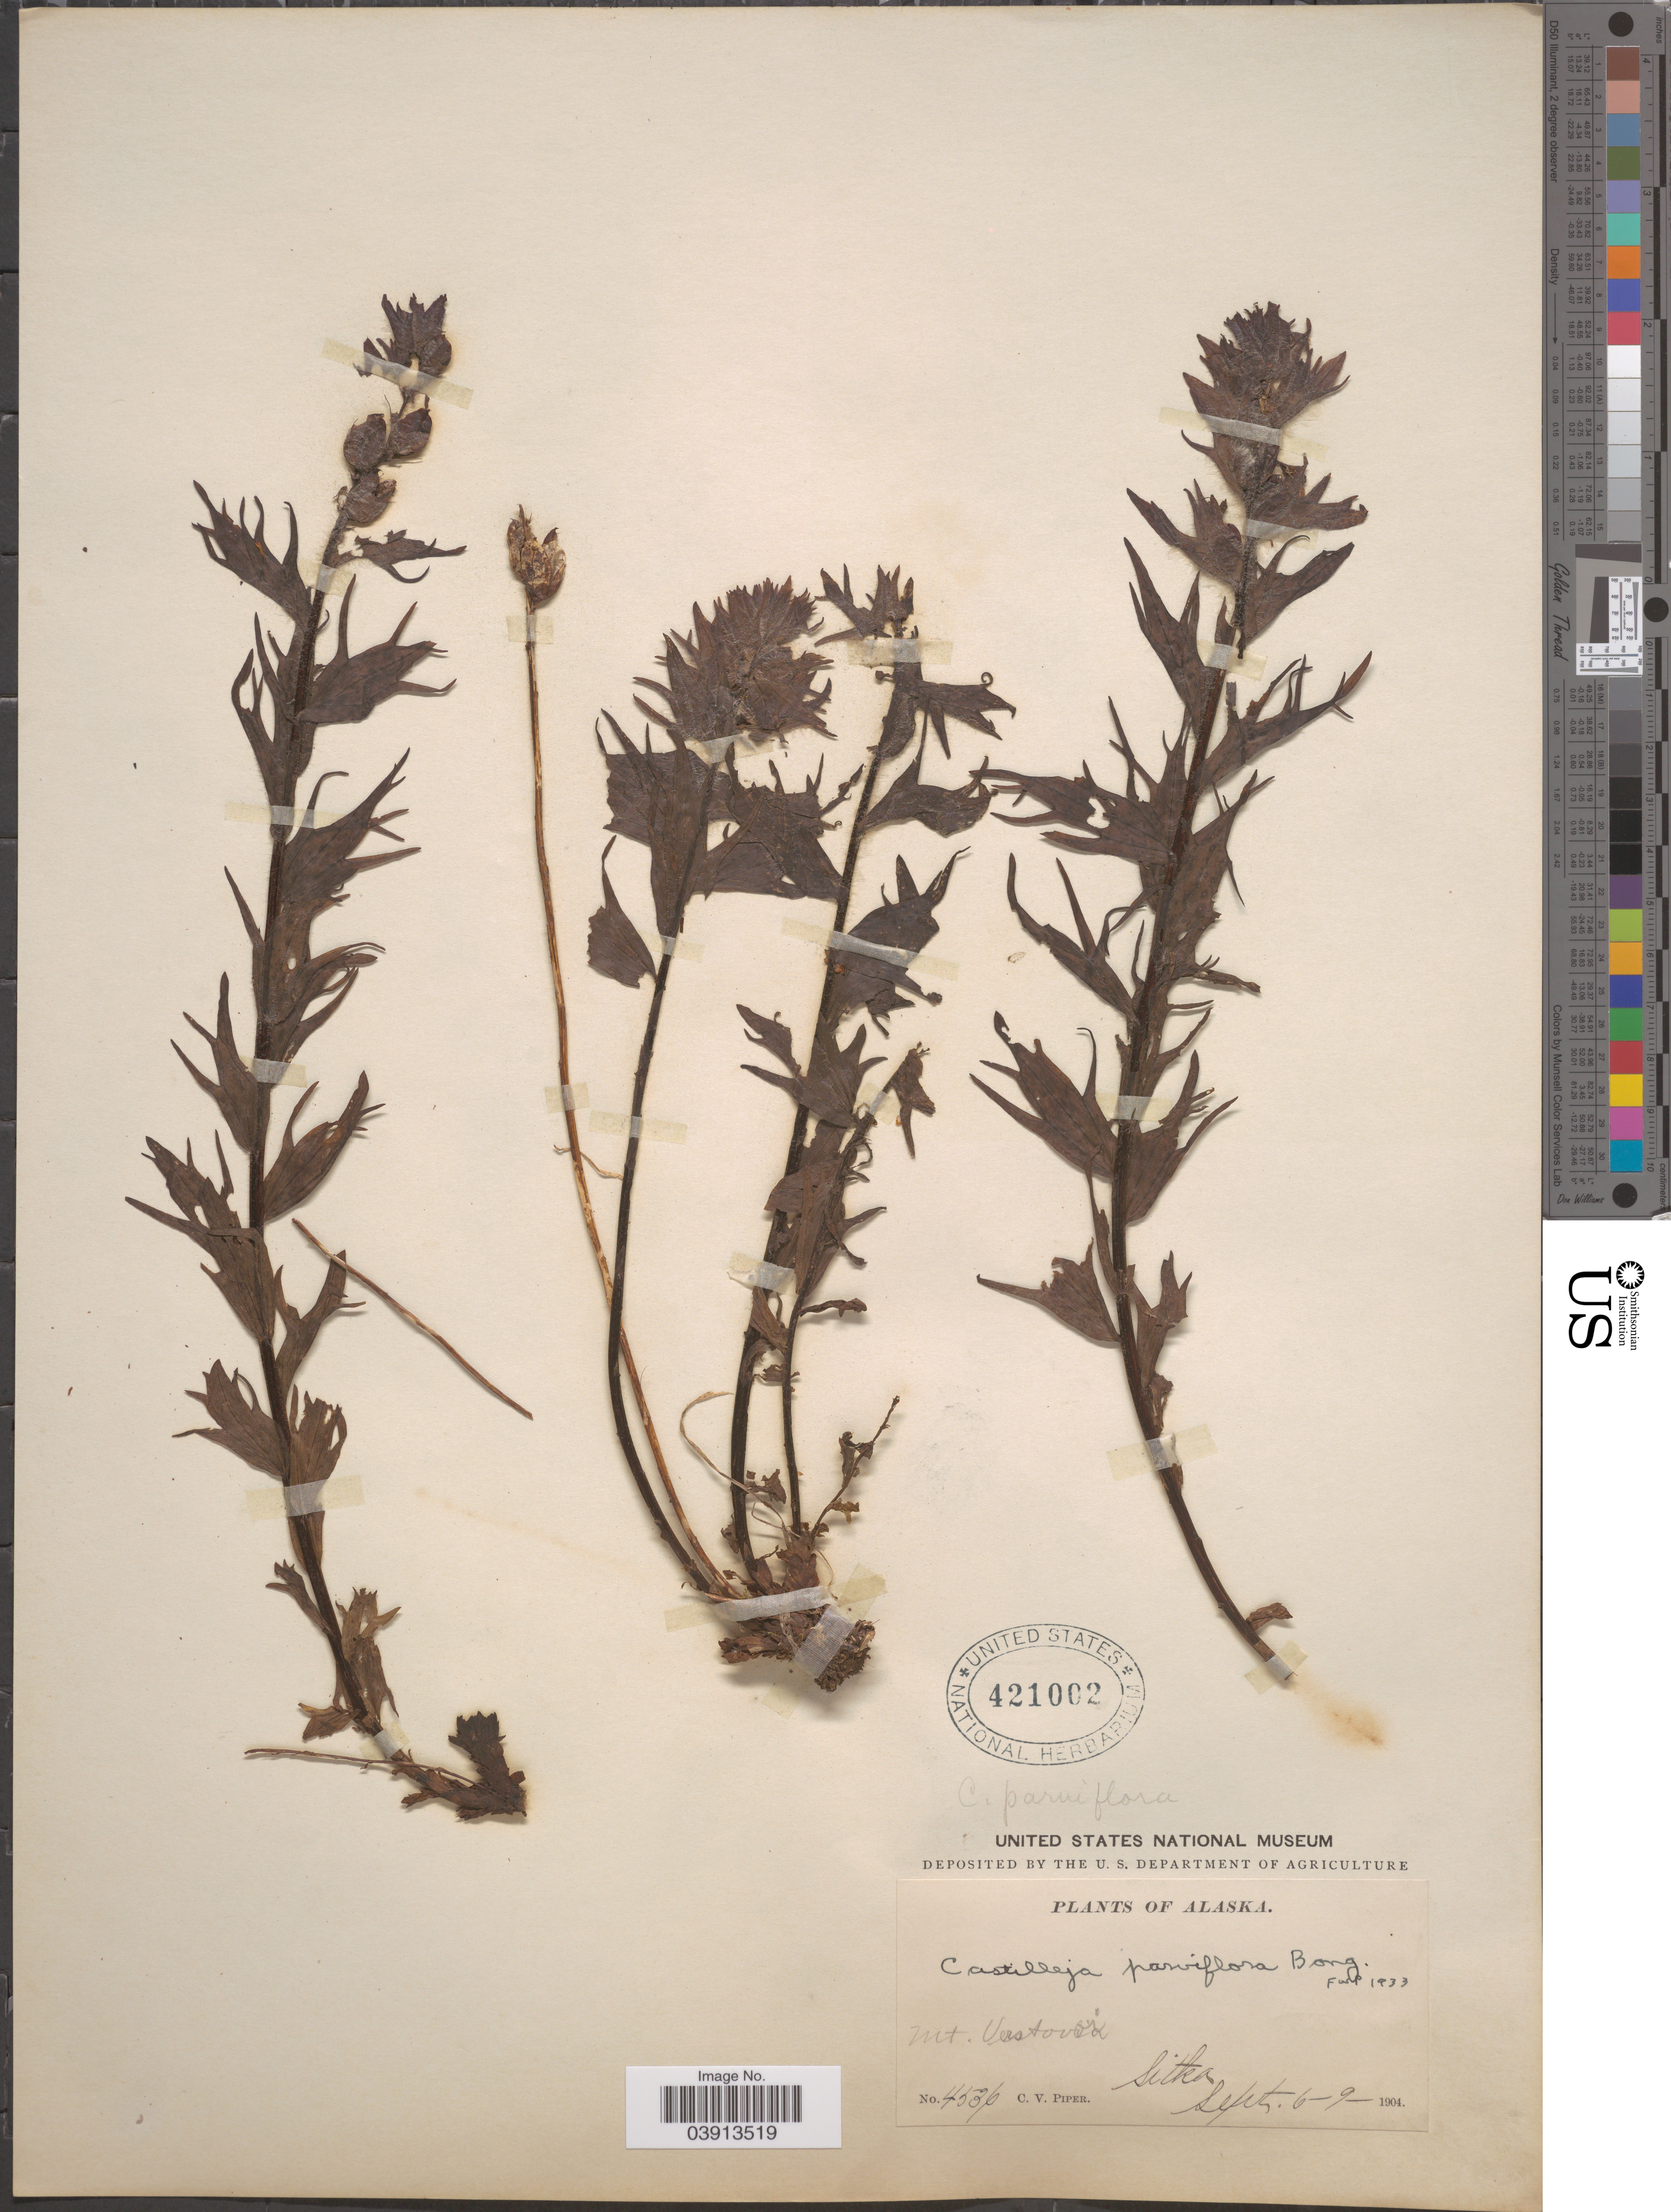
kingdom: Plantae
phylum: Tracheophyta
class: Magnoliopsida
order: Lamiales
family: Orobanchaceae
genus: Castilleja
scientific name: Castilleja parviflora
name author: Bong.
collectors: C. V. Piper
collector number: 4536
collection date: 1904-09-06/1904-09-09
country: United States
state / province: Alaska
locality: Mt. Verstovoi, Sitka.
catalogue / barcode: US 421002